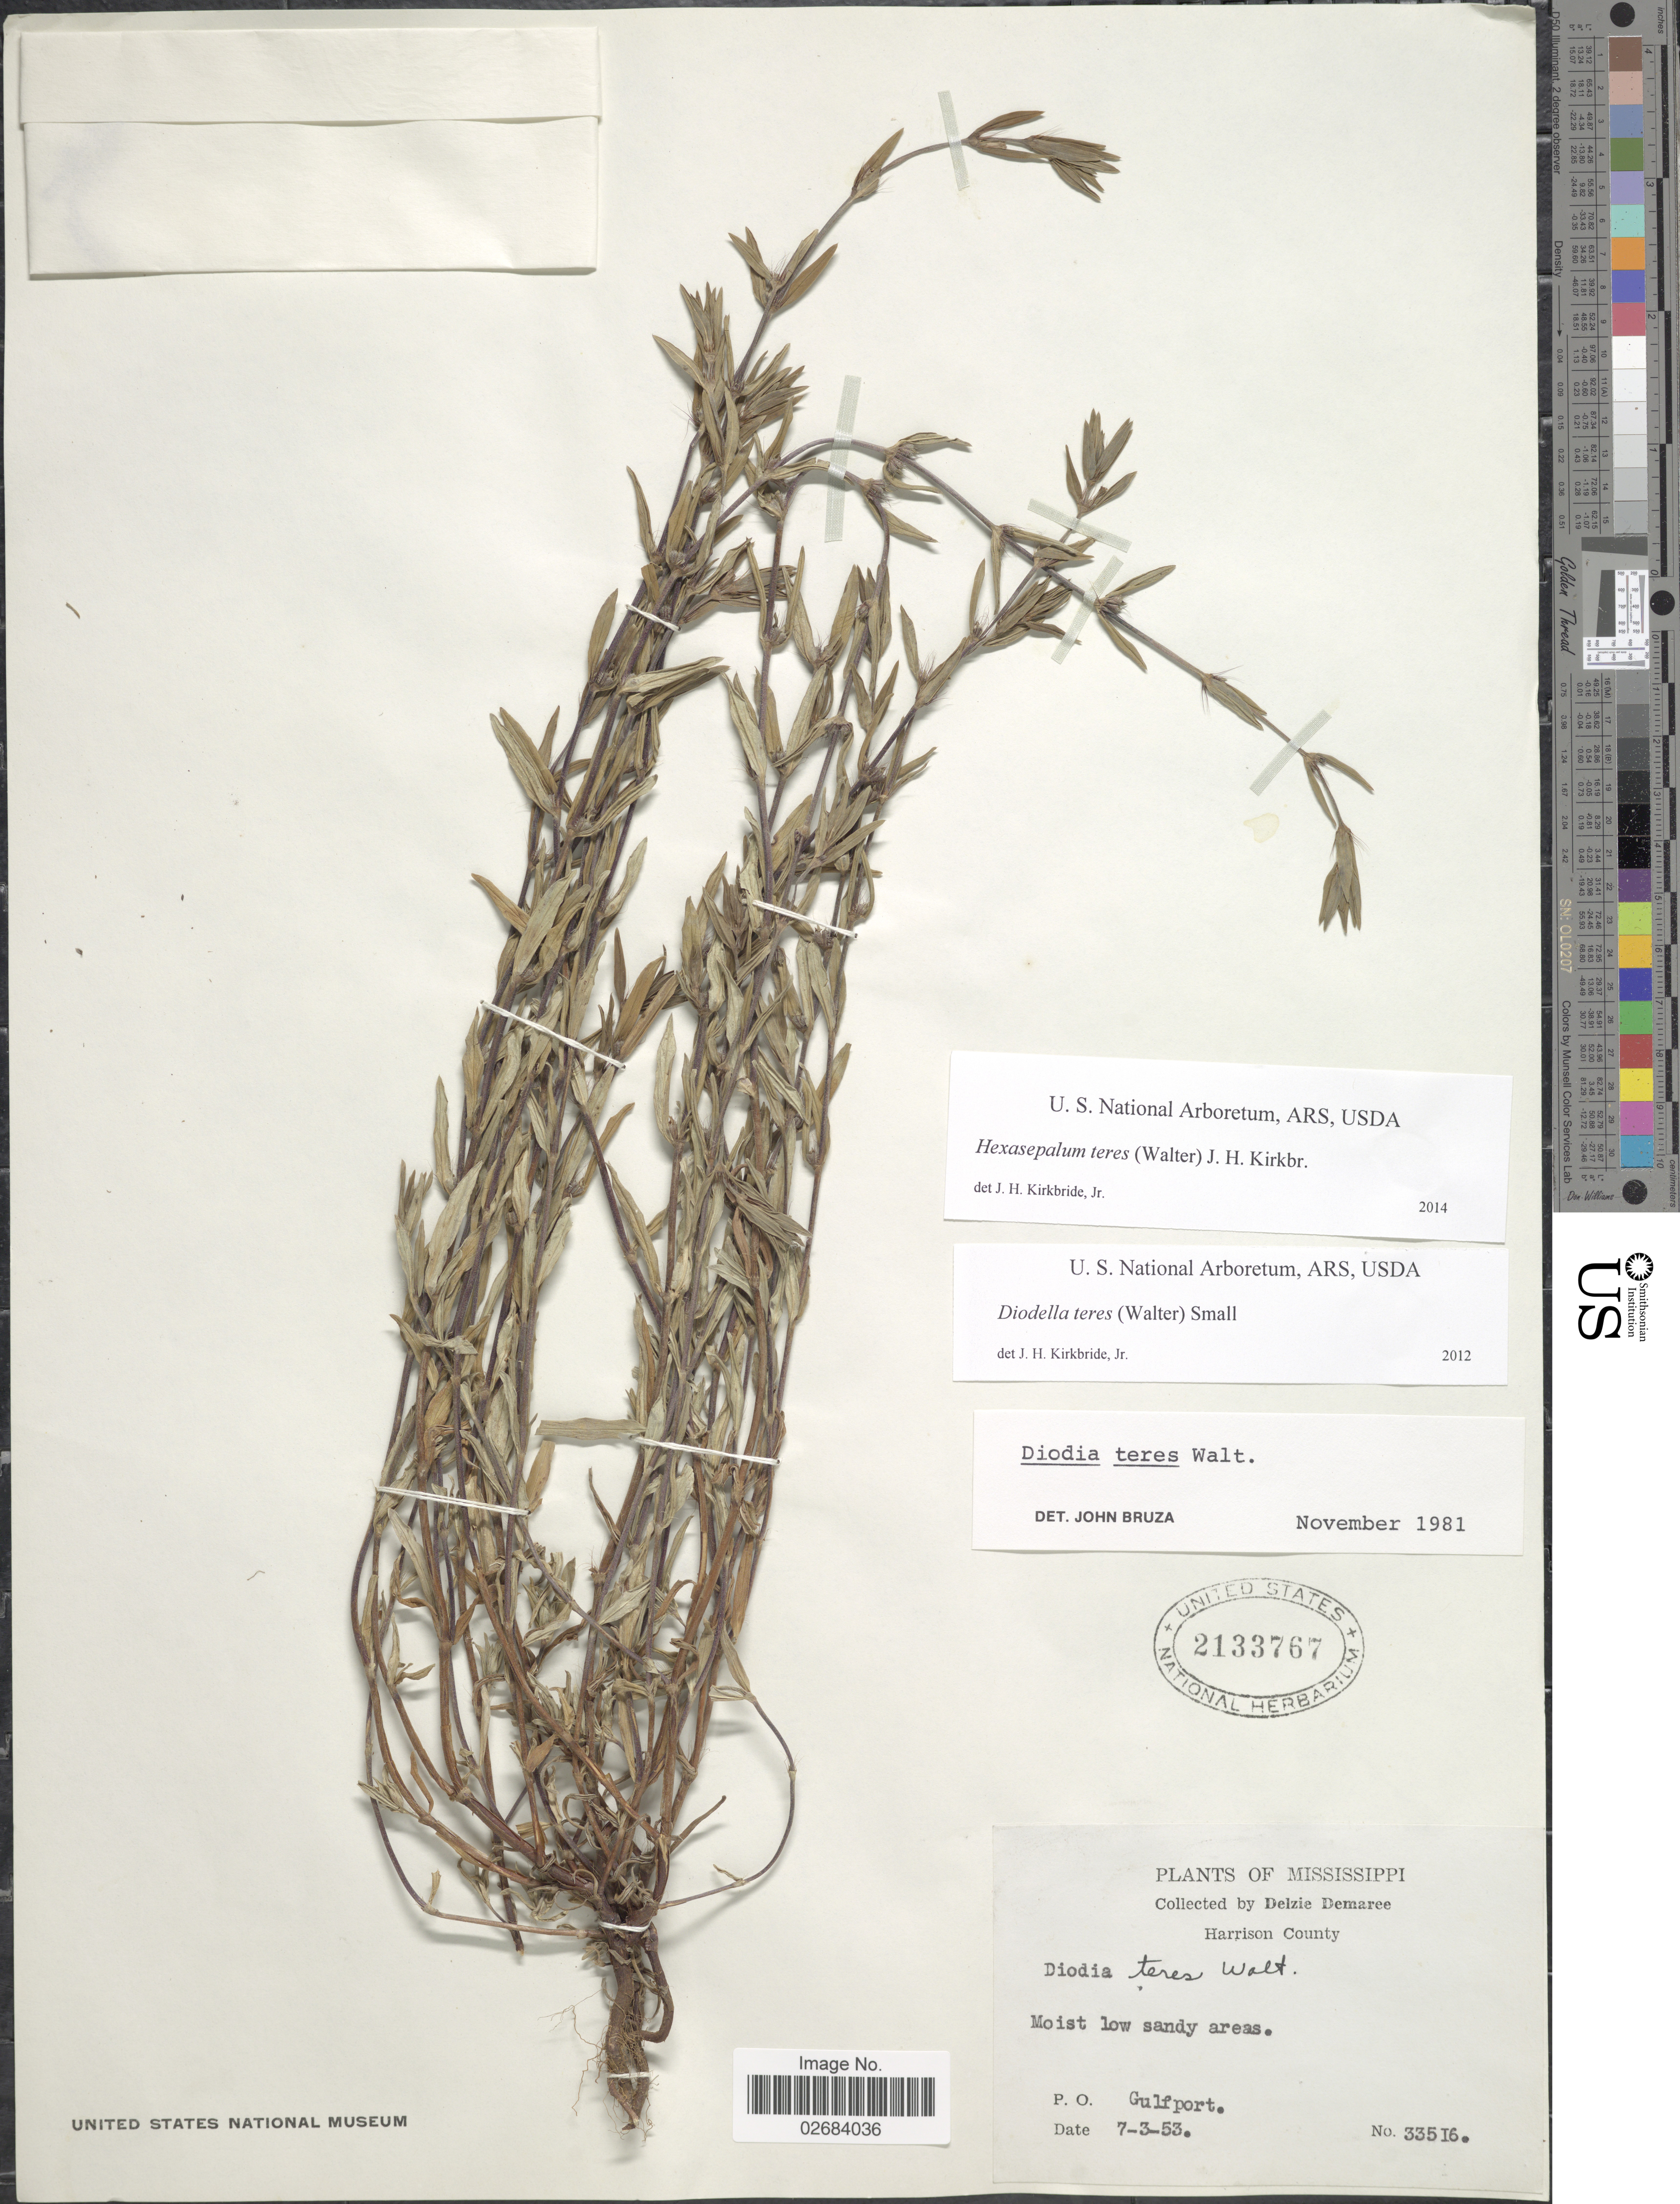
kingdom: Plantae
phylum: Tracheophyta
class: Magnoliopsida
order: Gentianales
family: Rubiaceae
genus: Diodia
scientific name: Diodia teres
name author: Walter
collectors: D. Demaree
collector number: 33516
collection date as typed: Transcribed d/m/y: 7/3/53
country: United States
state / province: Mississippi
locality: Harrison County, P.O. Gulfport.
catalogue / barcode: US 2133767